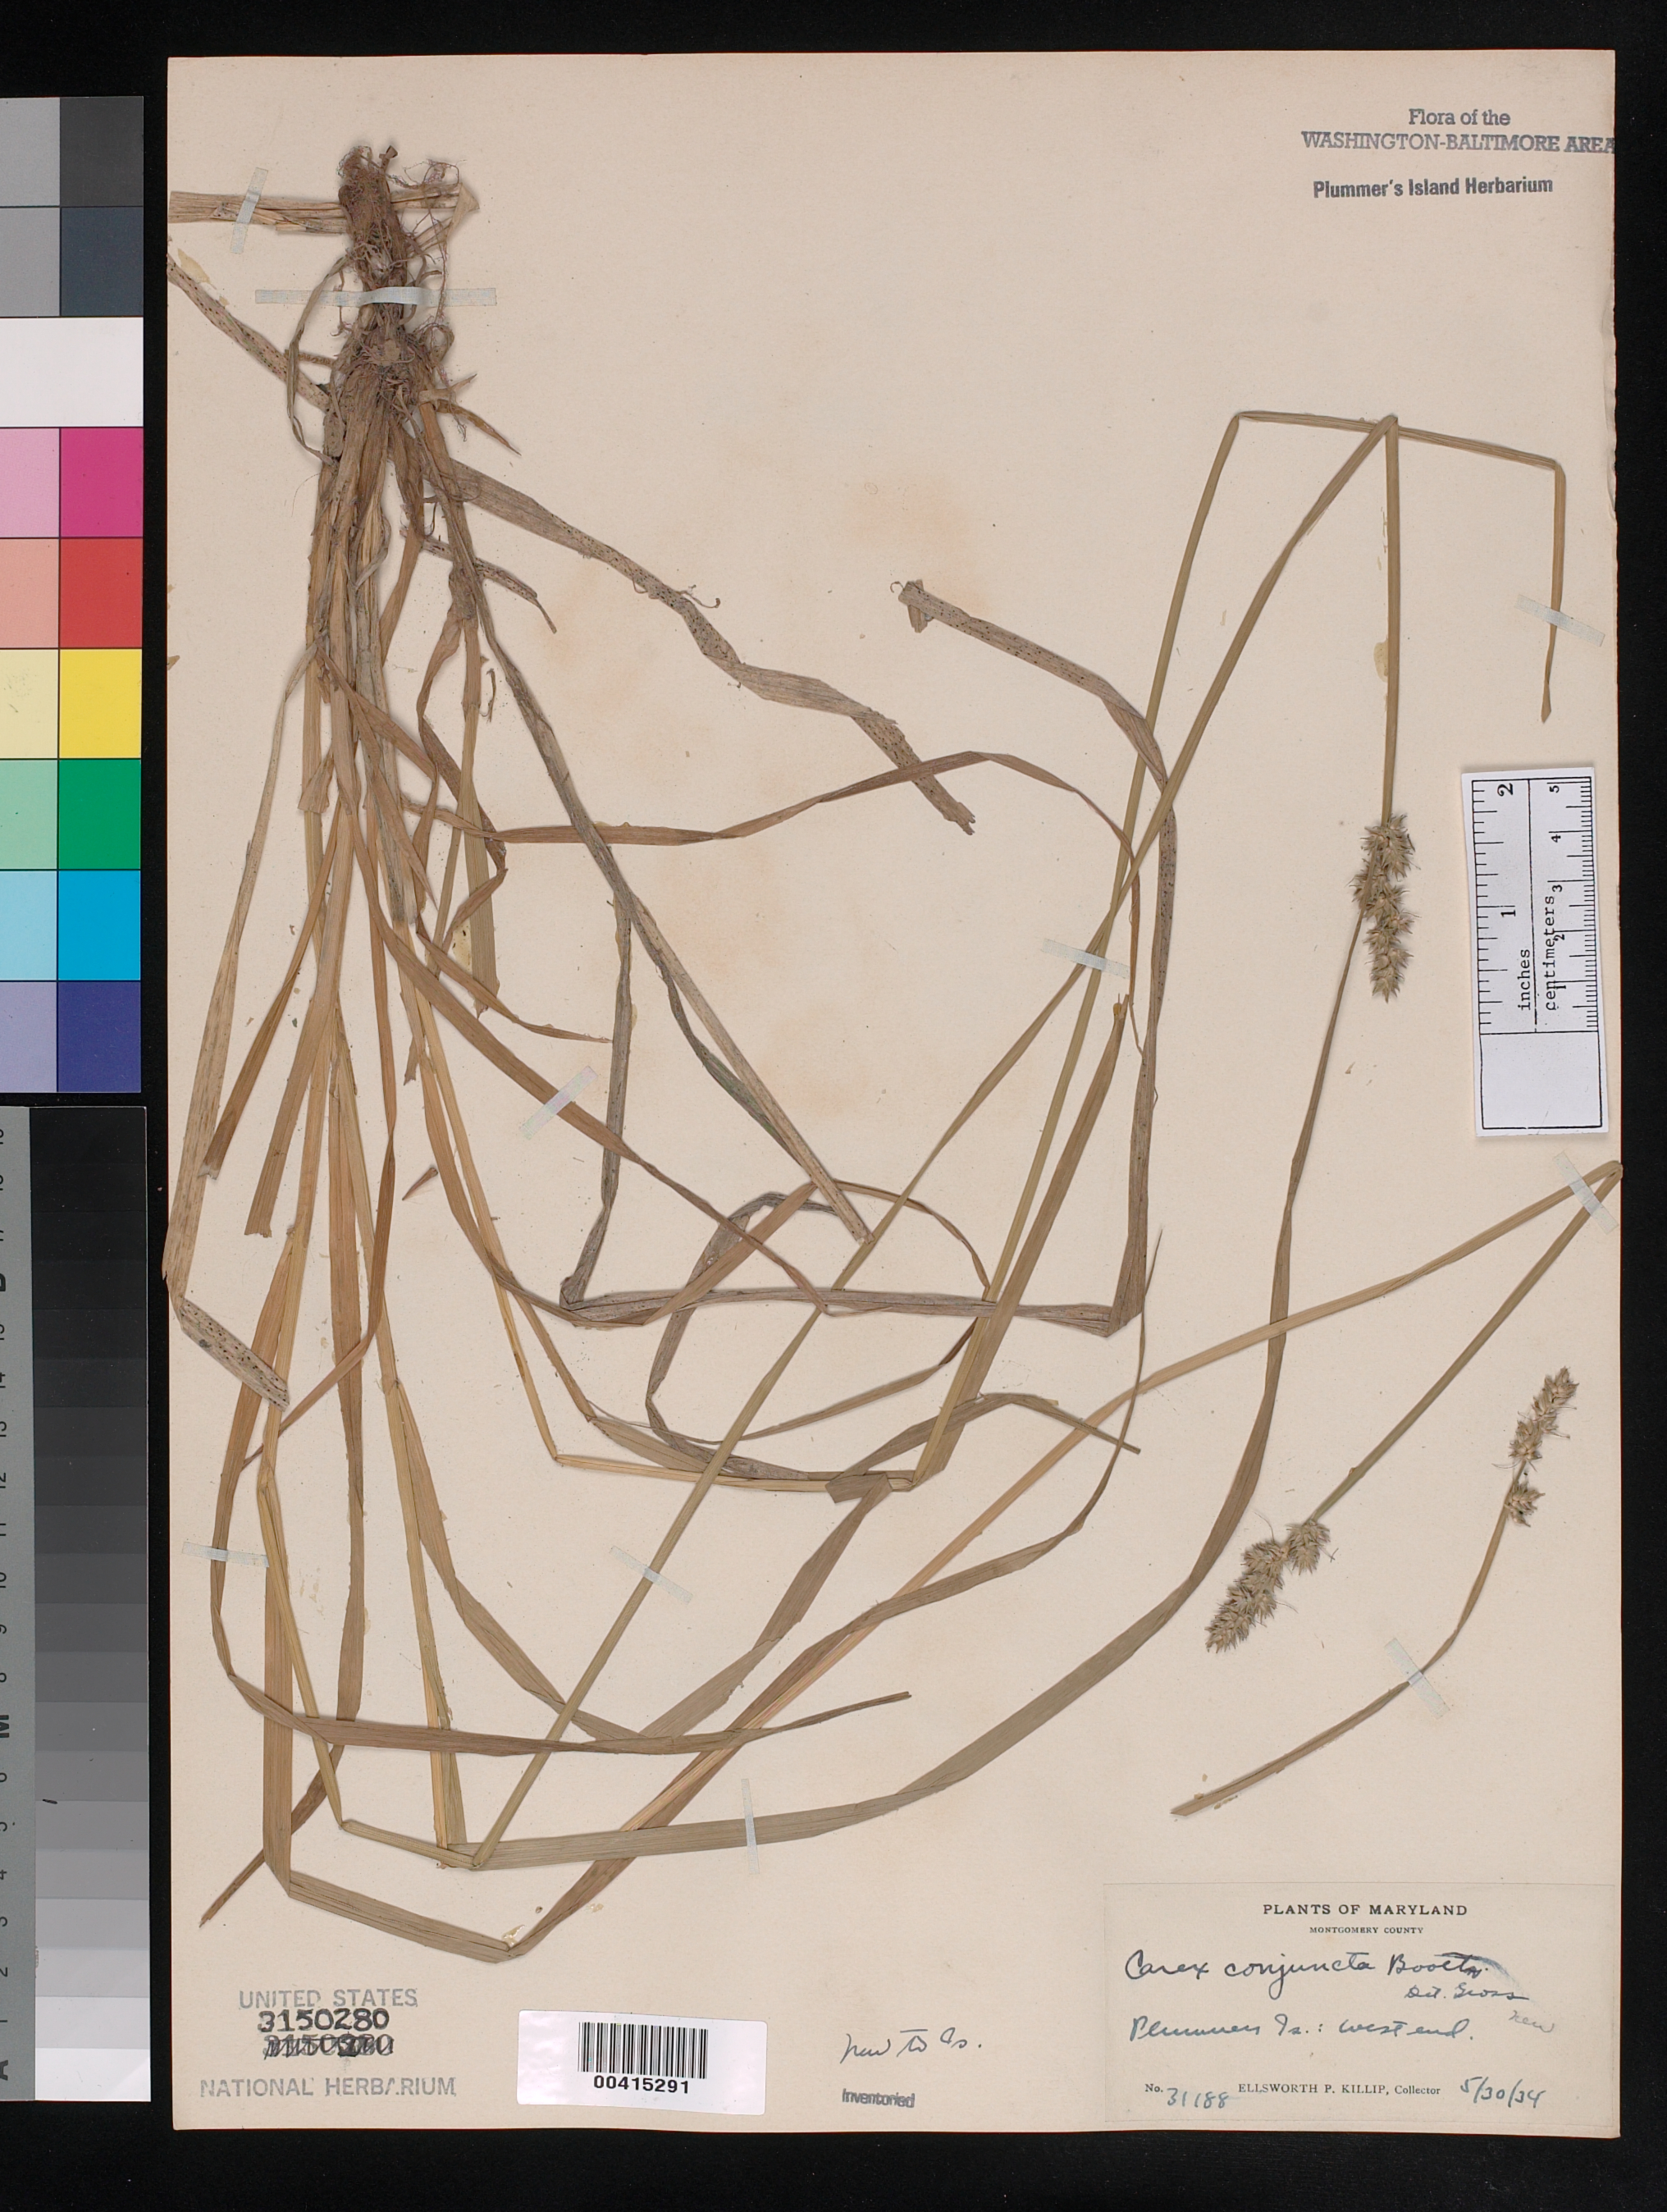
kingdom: Plantae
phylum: Tracheophyta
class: Liliopsida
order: Poales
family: Cyperaceae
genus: Carex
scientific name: Carex conjuncta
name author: Boott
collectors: E. P. Killip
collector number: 31188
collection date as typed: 30 May 1934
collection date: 1934-05-30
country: United States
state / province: Maryland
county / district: Montgomery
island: Plummers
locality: Plummer's Island; west end C. & O. Canal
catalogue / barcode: US 3150280